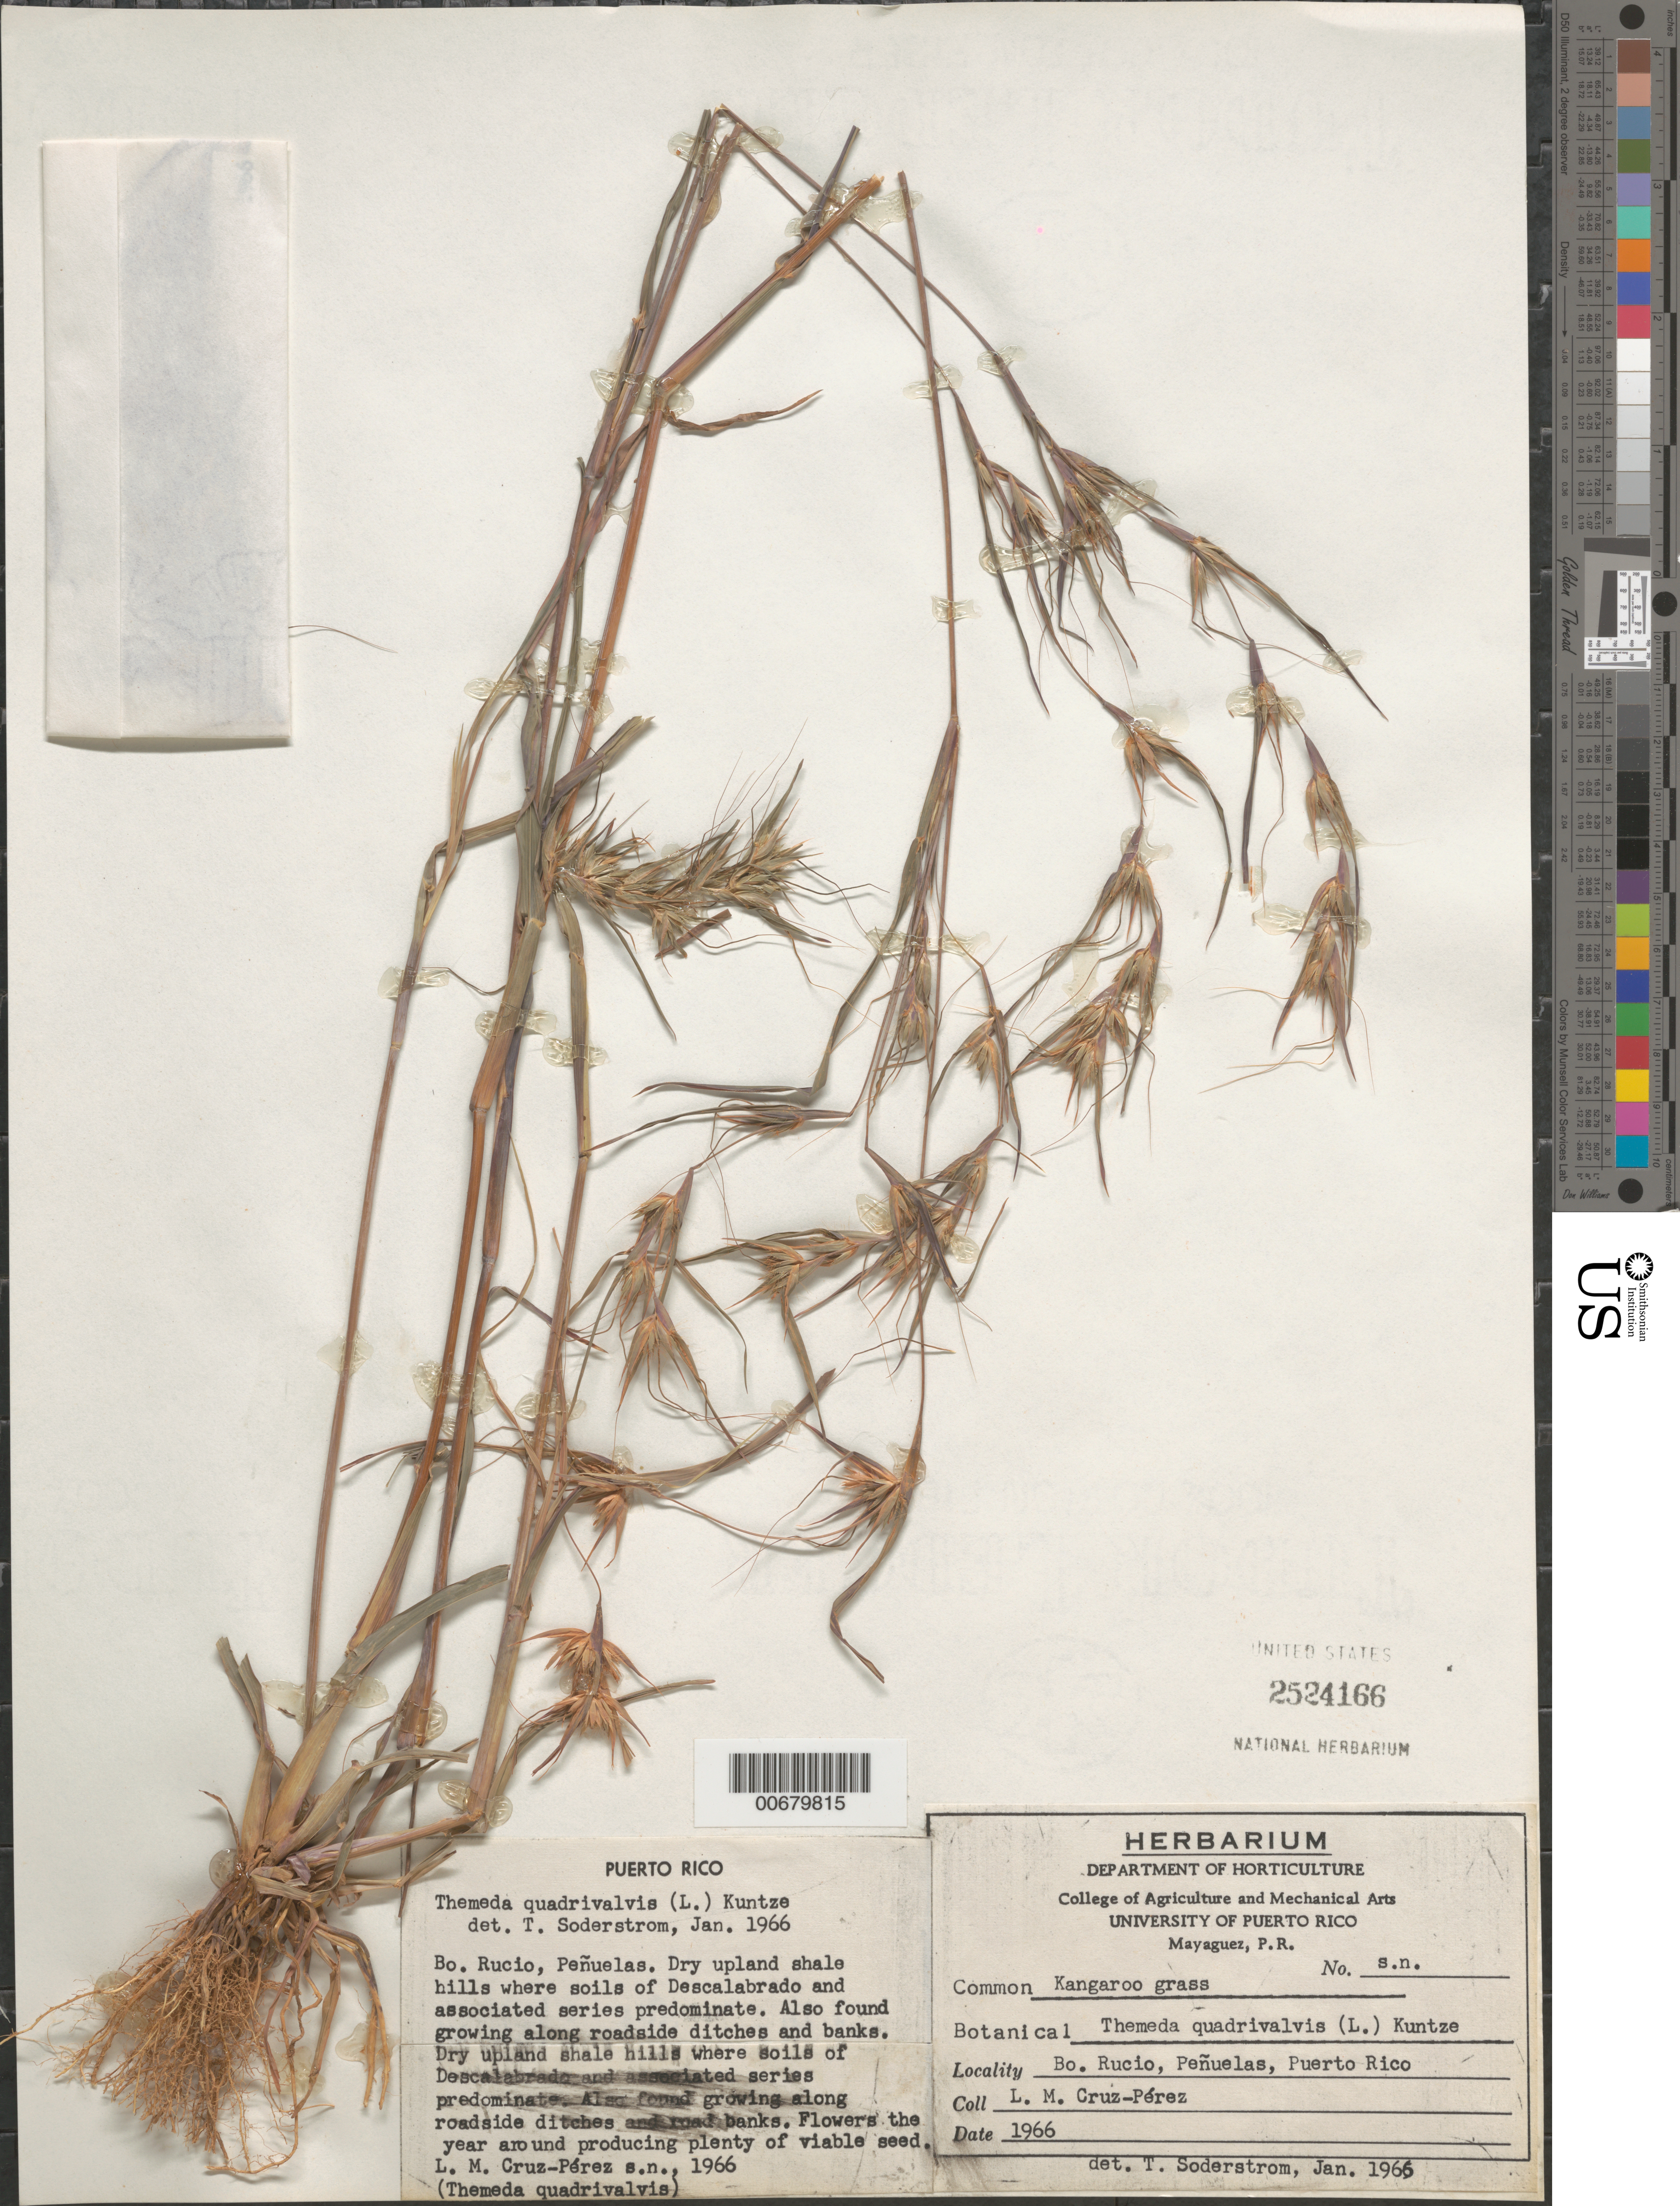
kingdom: Plantae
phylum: Tracheophyta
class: Liliopsida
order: Poales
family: Poaceae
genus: Themeda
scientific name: Themeda quadrivalvis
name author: (L.) Kuntze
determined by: Soderstrom, T. R.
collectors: L. Cruz-Pérez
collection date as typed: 1966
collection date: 1966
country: Puerto Rico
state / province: Peñuelas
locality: Bo. Rucio, Peñuelas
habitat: Dry upland shale hills where soils of Descalabrado and associated series predominate; roadside ditchesm and banks;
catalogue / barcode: US 2524166